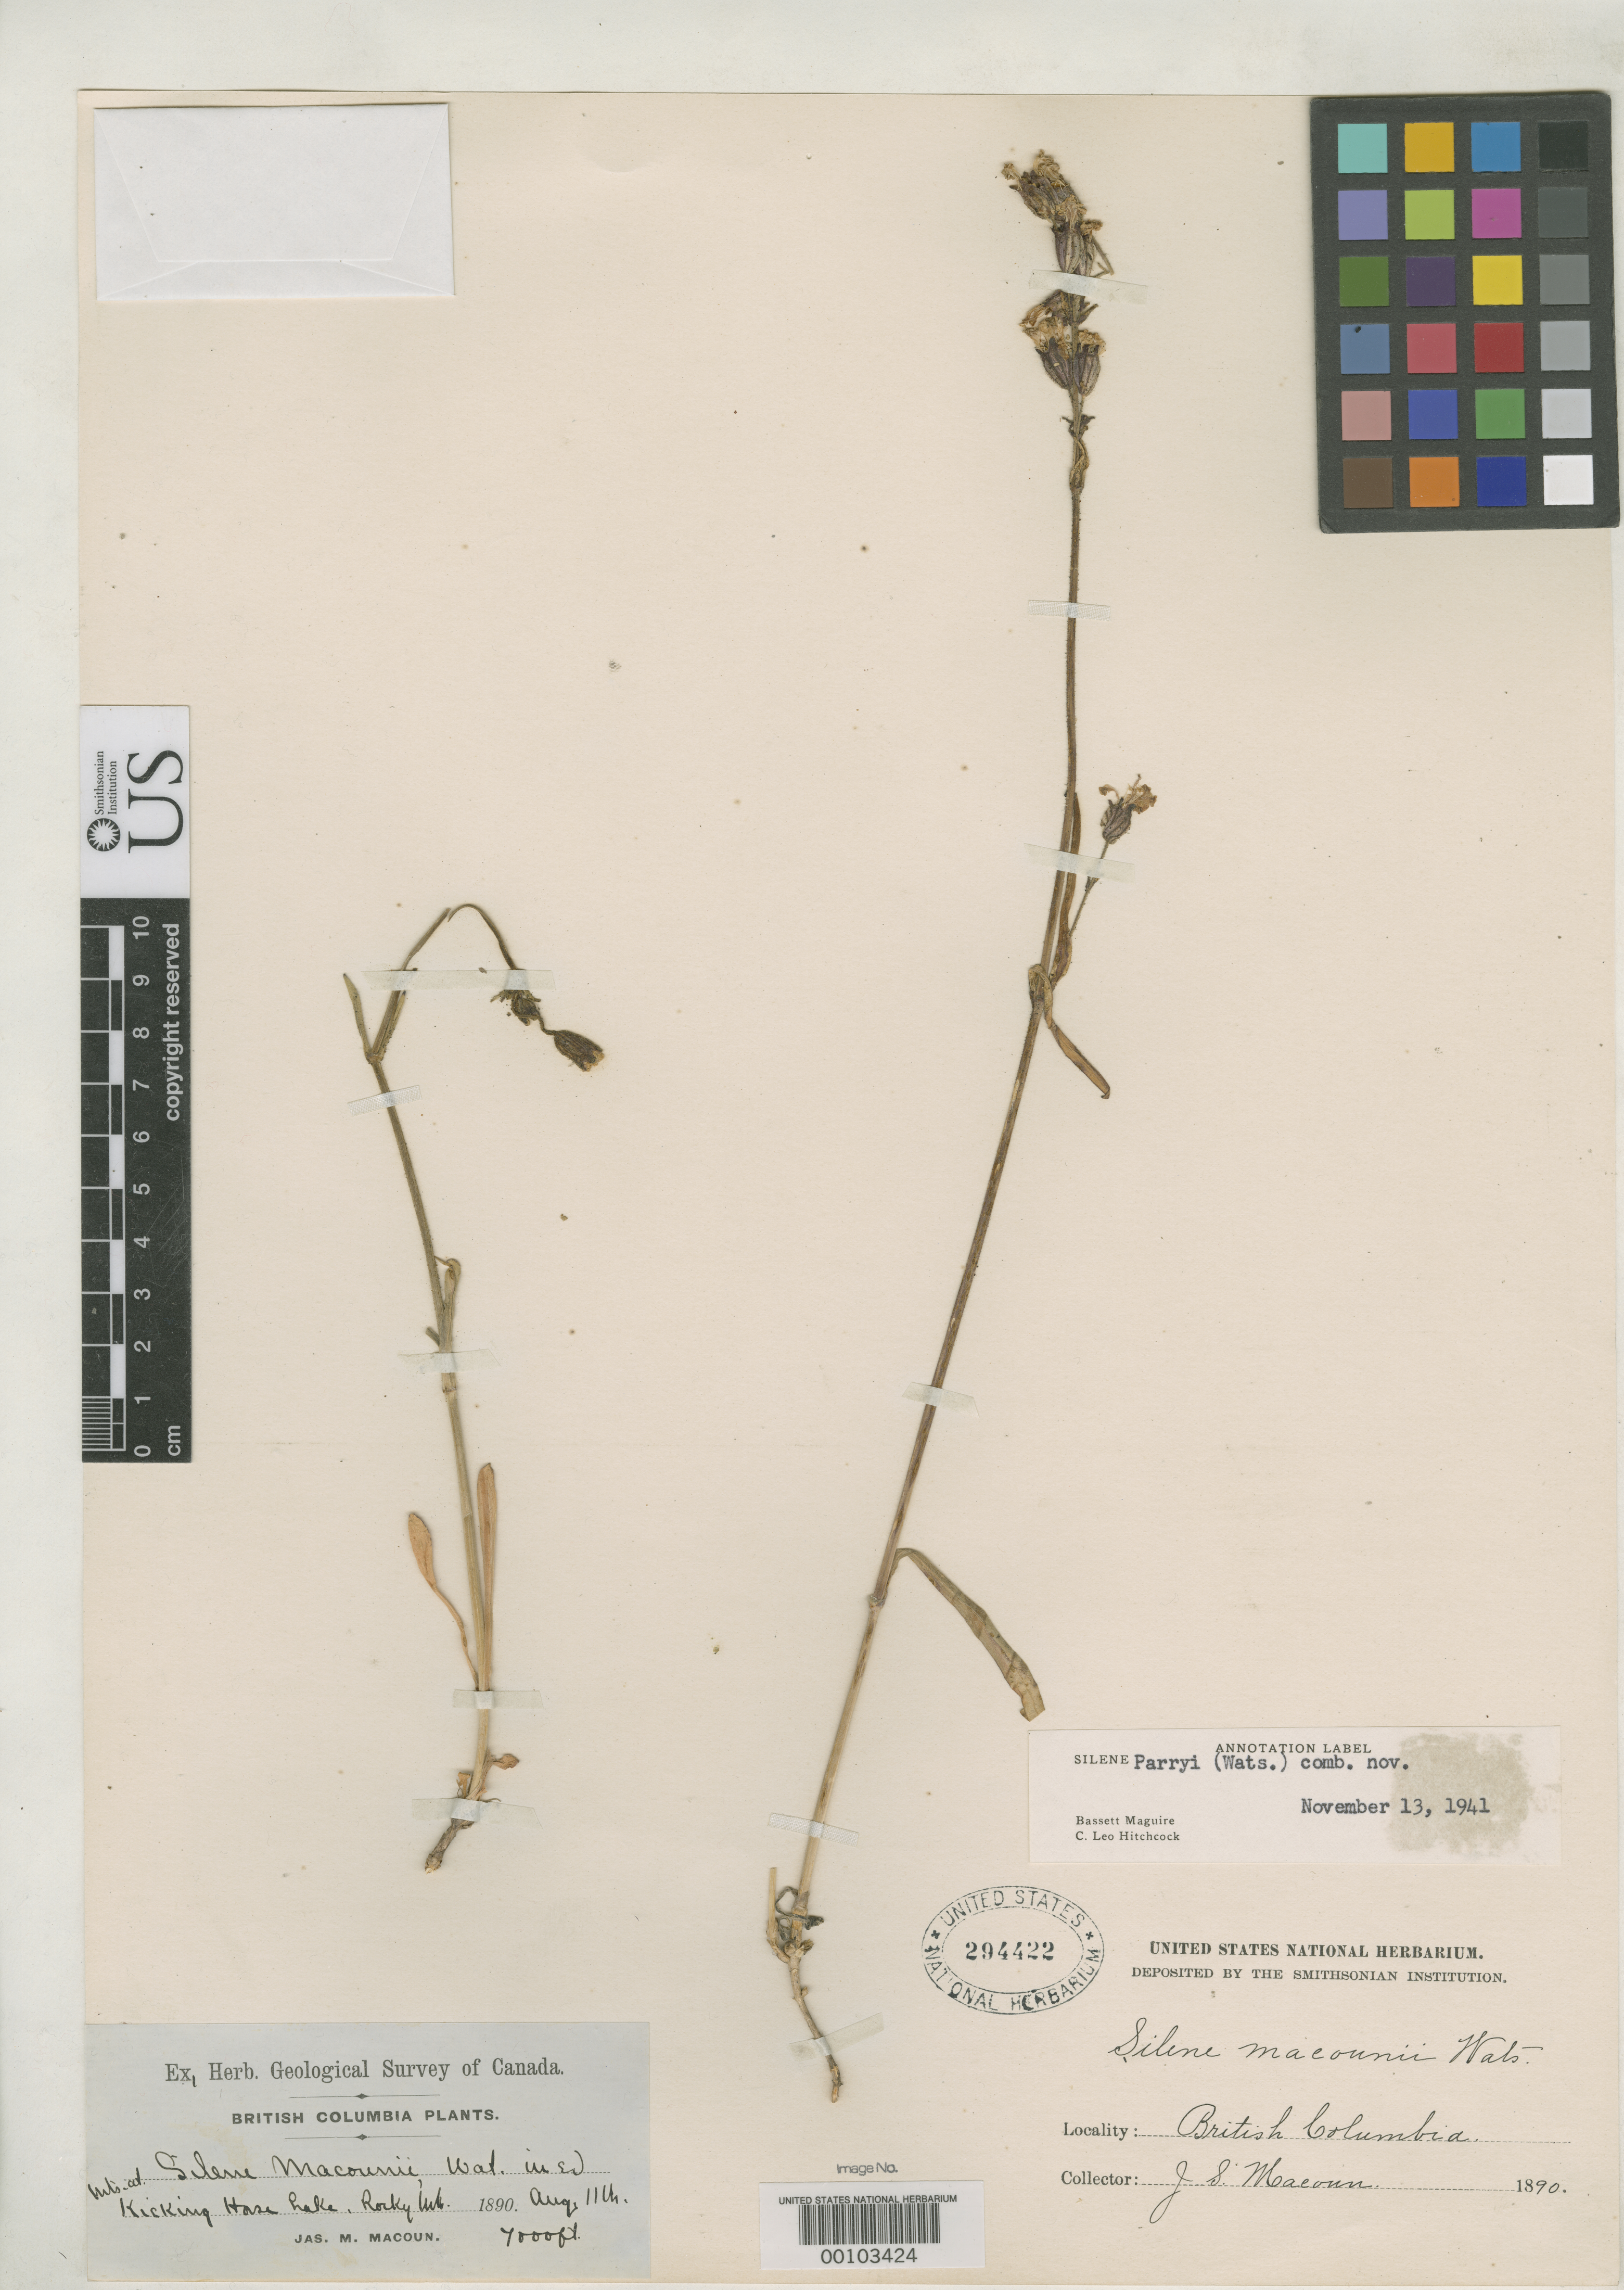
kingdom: Plantae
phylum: Tracheophyta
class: Magnoliopsida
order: Caryophyllales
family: Caryophyllaceae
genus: Silene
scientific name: Silene macounii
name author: S. Watson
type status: Type Collection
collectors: J. Macoun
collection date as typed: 11 Aug 1890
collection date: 1890-08-11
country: Canada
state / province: British Columbia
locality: Summit of the Rocky Mts., Kicking Horse Lake.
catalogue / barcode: US 294422